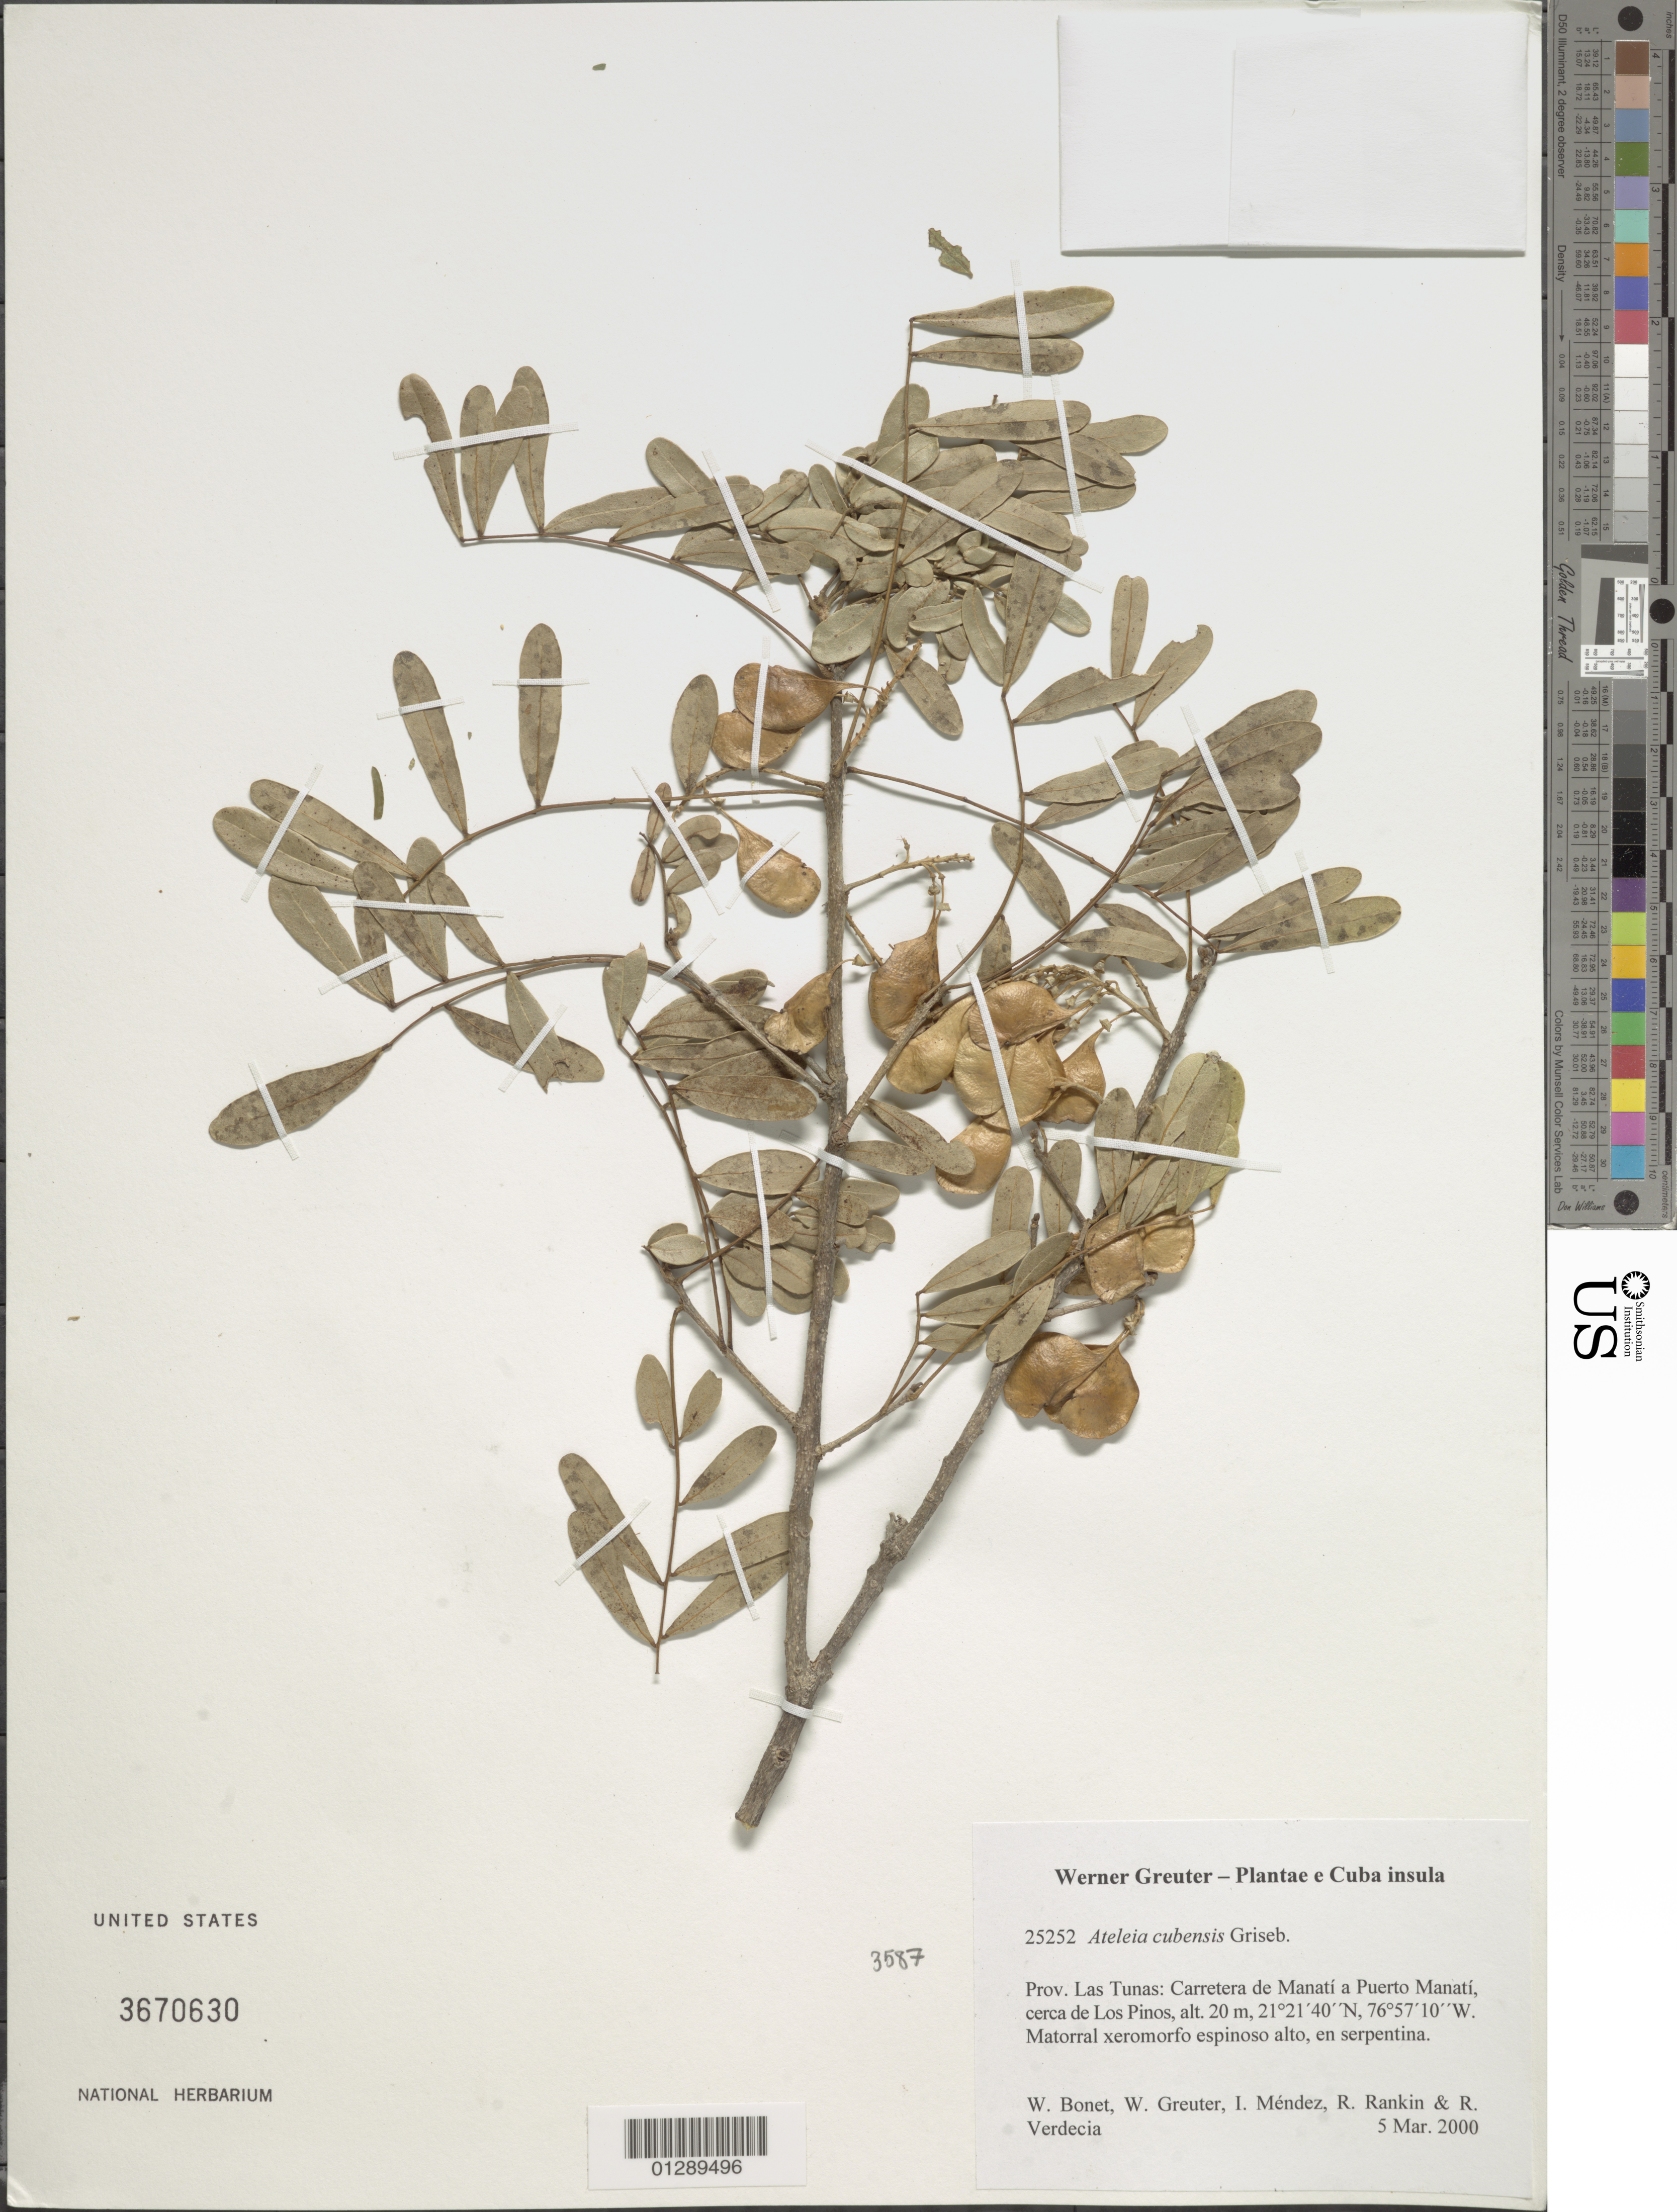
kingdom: Plantae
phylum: Tracheophyta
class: Magnoliopsida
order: Fabales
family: Fabaceae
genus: Ateleia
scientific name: Ateleia chicoasensis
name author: J. Linares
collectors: W. Bonet, W. R. Greuter, I. Méndez, R. Rankin Rodriguez & R. Verdecia Perez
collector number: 25252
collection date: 2000-03-05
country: Cuba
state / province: Las Tunas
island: Cuba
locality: Carretera de Manatí a Puerto Manatí, cerca de Los Pinos.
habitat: Matorral xeromorfo espinoso alto, en serpentina.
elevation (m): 20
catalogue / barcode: US 3670630